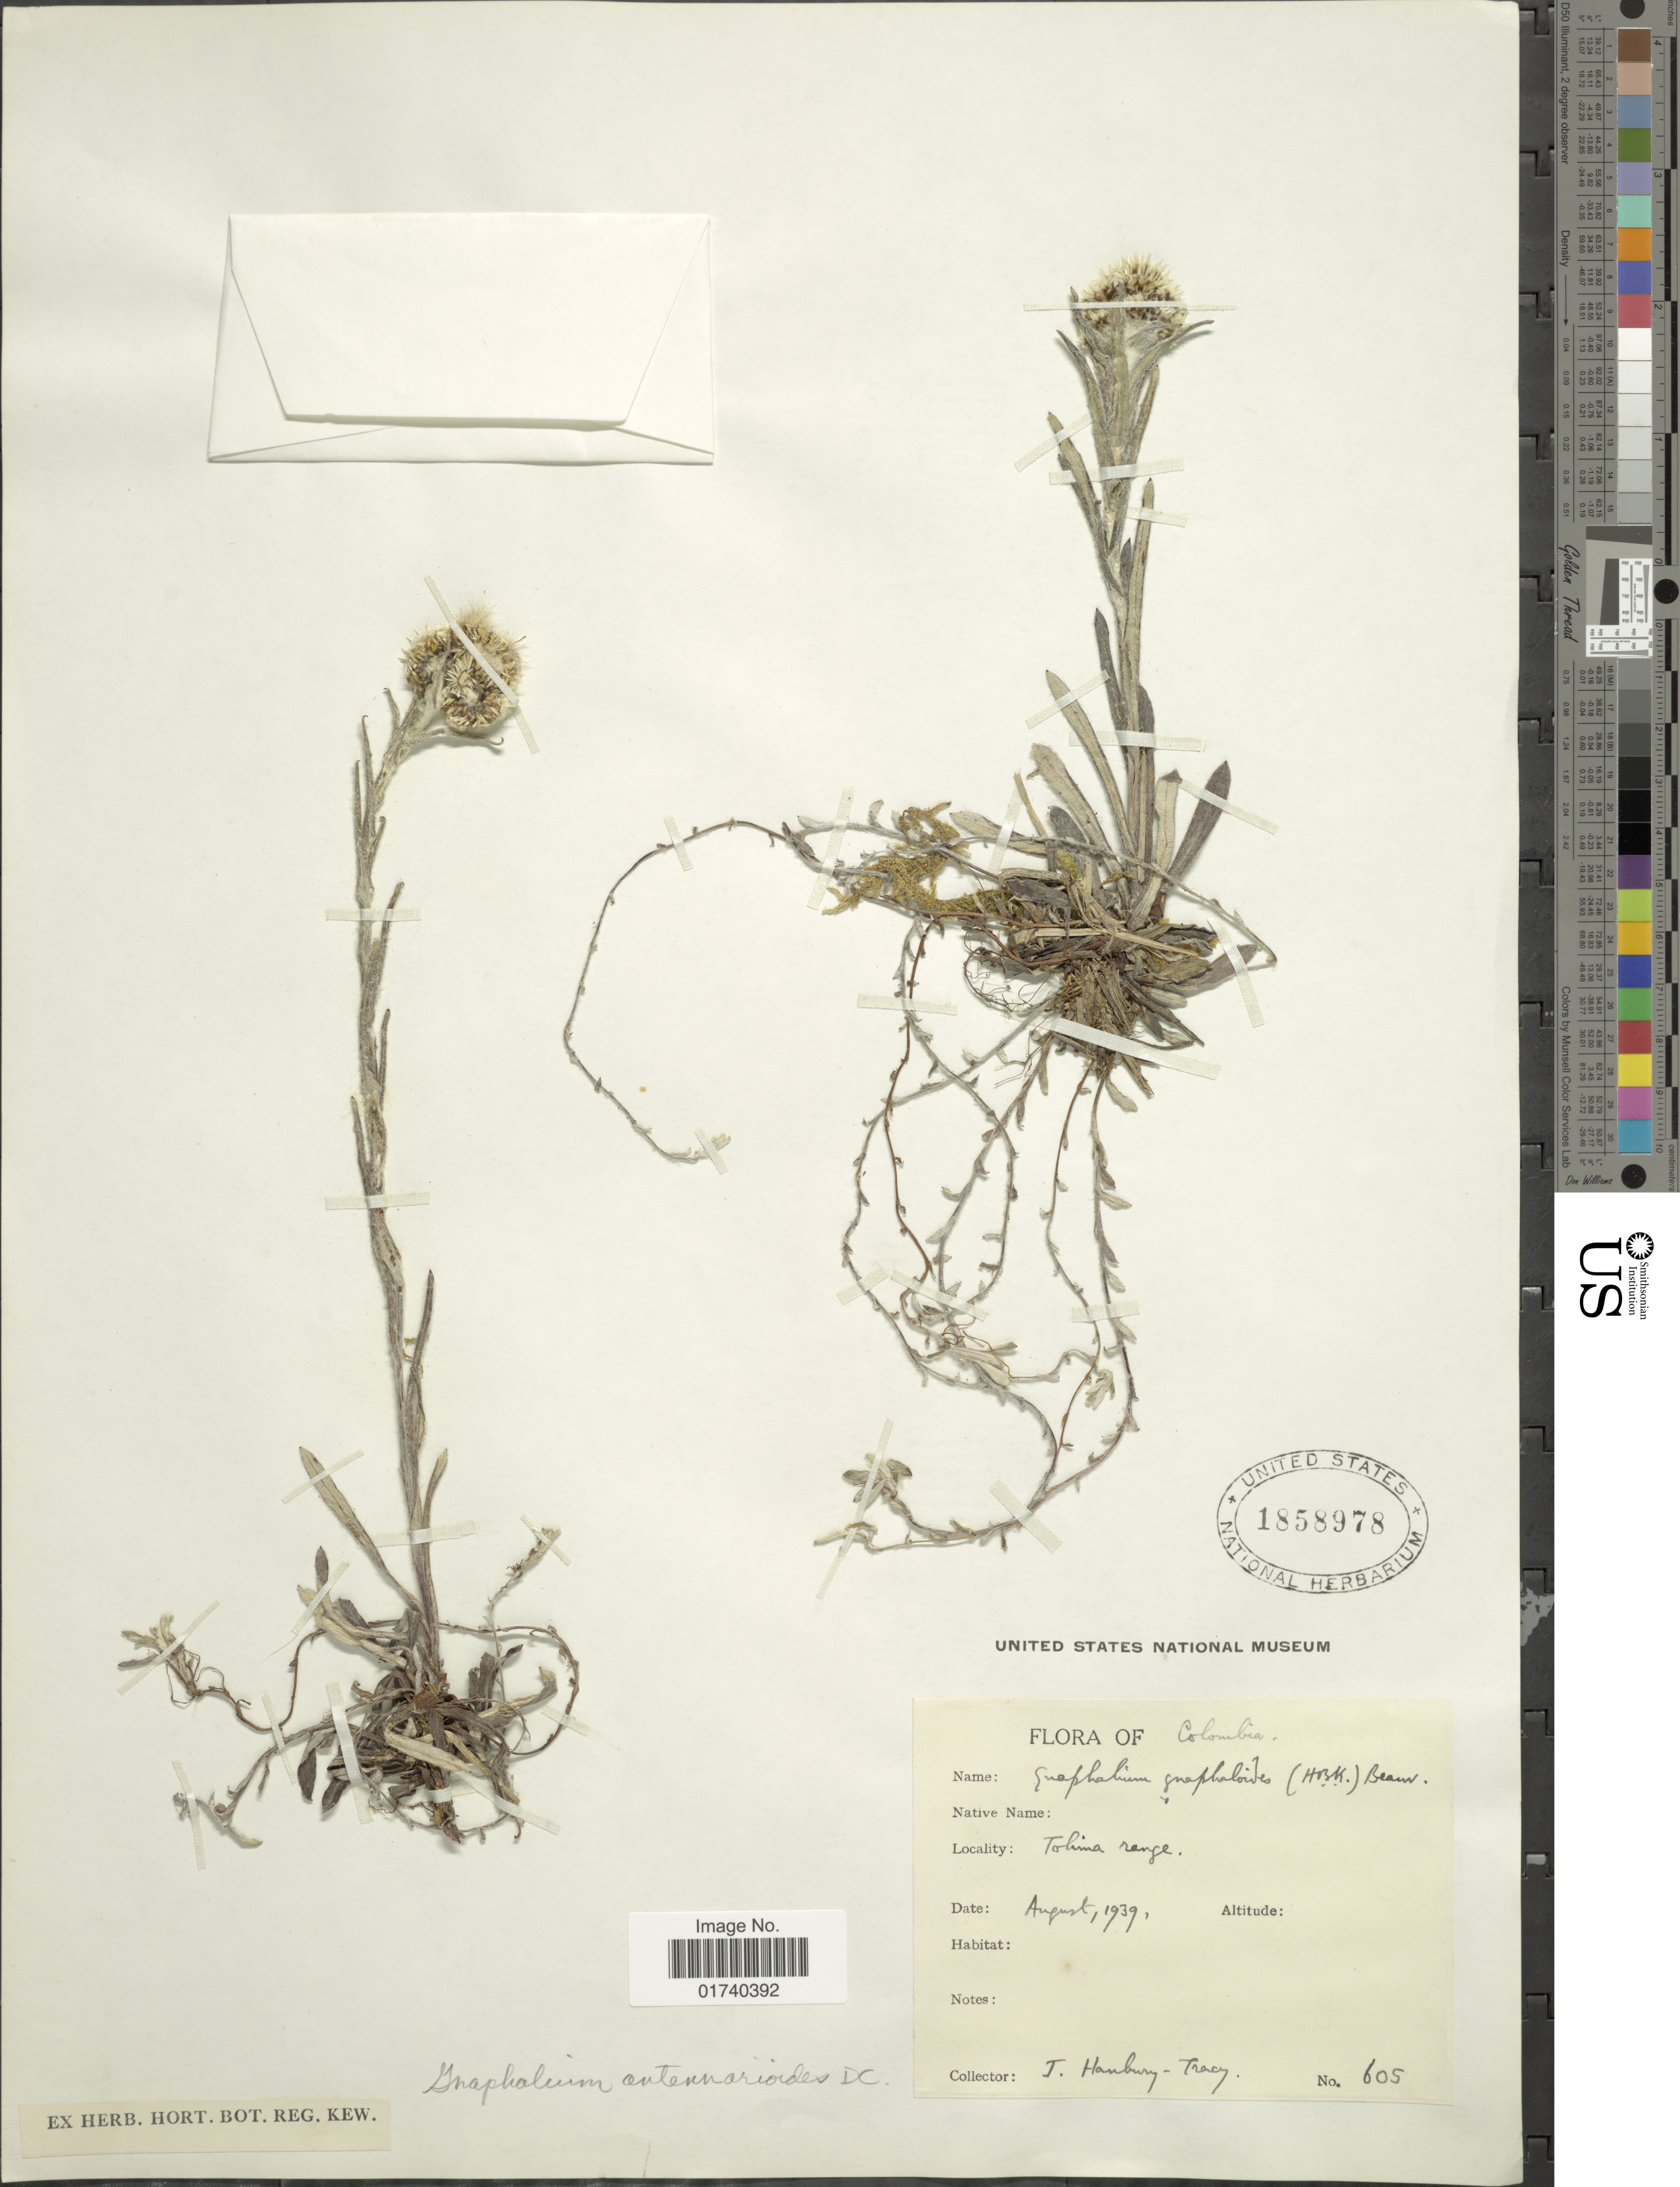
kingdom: Plantae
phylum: Tracheophyta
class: Magnoliopsida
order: Asterales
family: Asteraceae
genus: Chryselium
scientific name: Chryselium gnaphalioides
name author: (Kunth) Urtubey & S.E. Freire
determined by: Nesom, Guy L.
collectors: J. Hanbury-Tracy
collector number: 605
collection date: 1939-08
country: Colombia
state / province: Tolima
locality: Tolima range.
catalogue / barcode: US 1858978